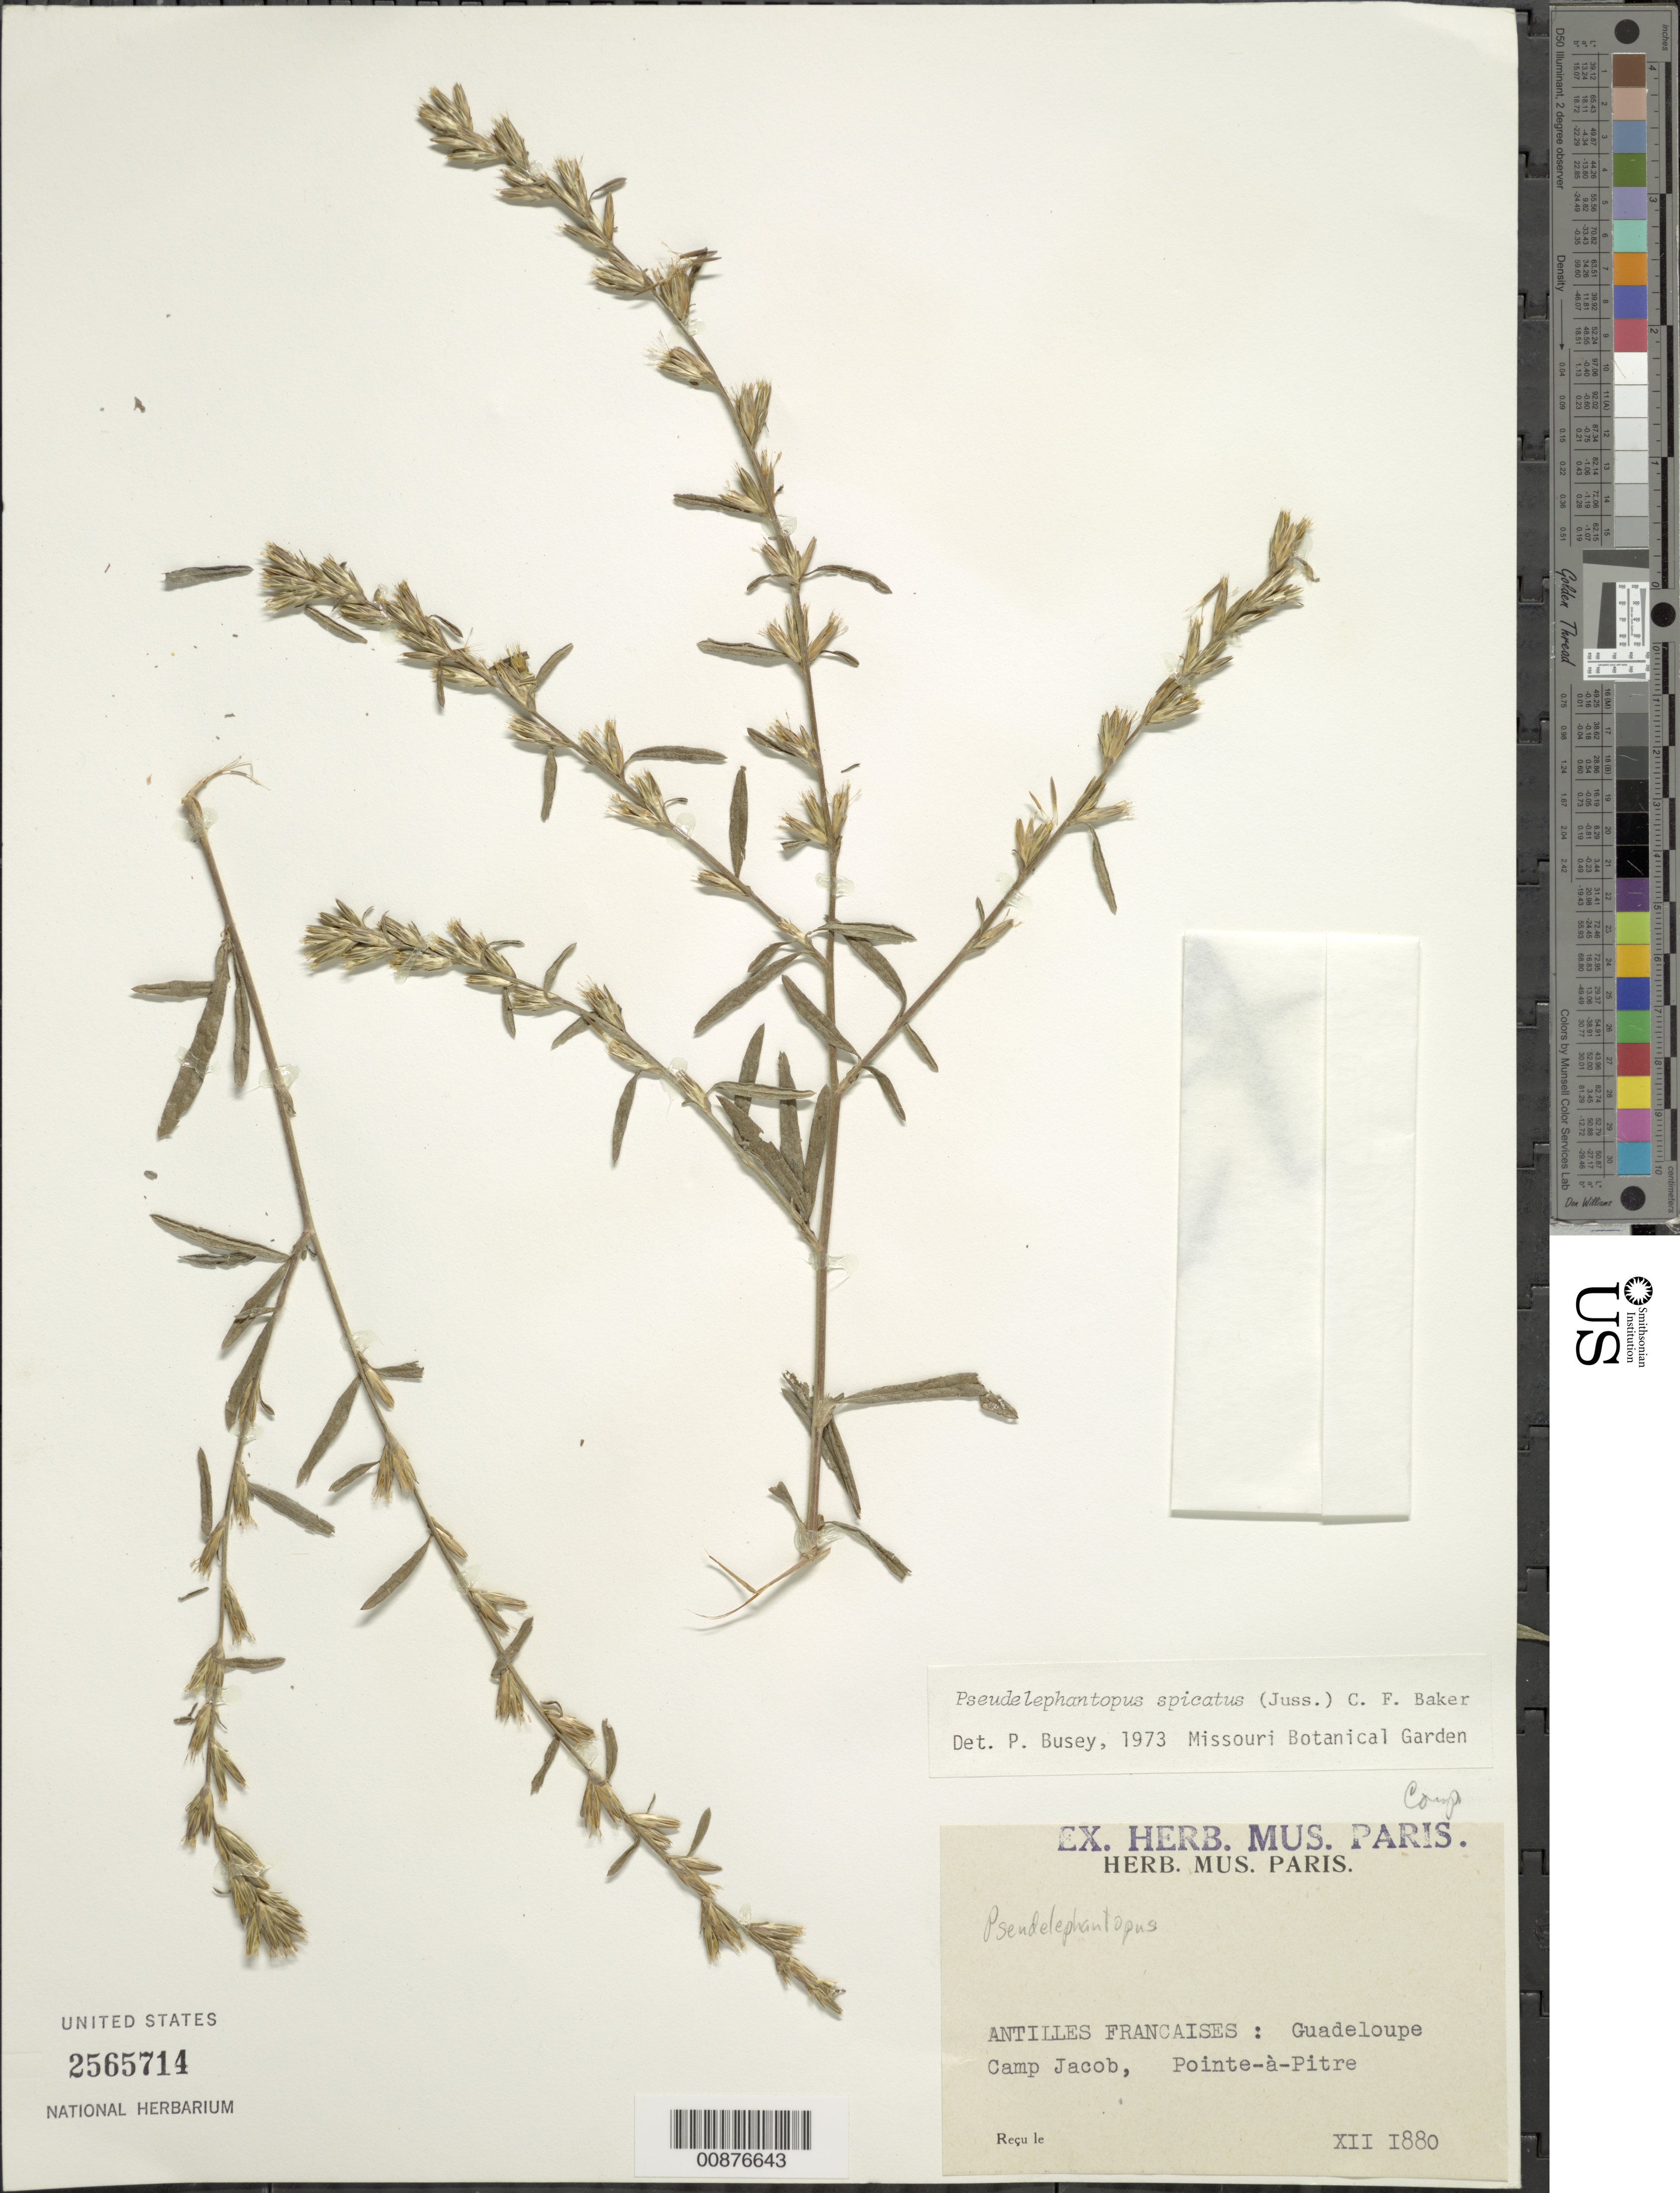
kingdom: Plantae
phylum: Tracheophyta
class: Magnoliopsida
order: Asterales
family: Asteraceae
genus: Pseudelephantopus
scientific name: Pseudelephantopus spicatus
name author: (Juss. ex Aubl.) C.F. Baker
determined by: Busey, P.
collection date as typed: Dec 1880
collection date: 1880-12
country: Guadeloupe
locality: Camp Jacob, Pointe-à-Pitre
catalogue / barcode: US 2565714